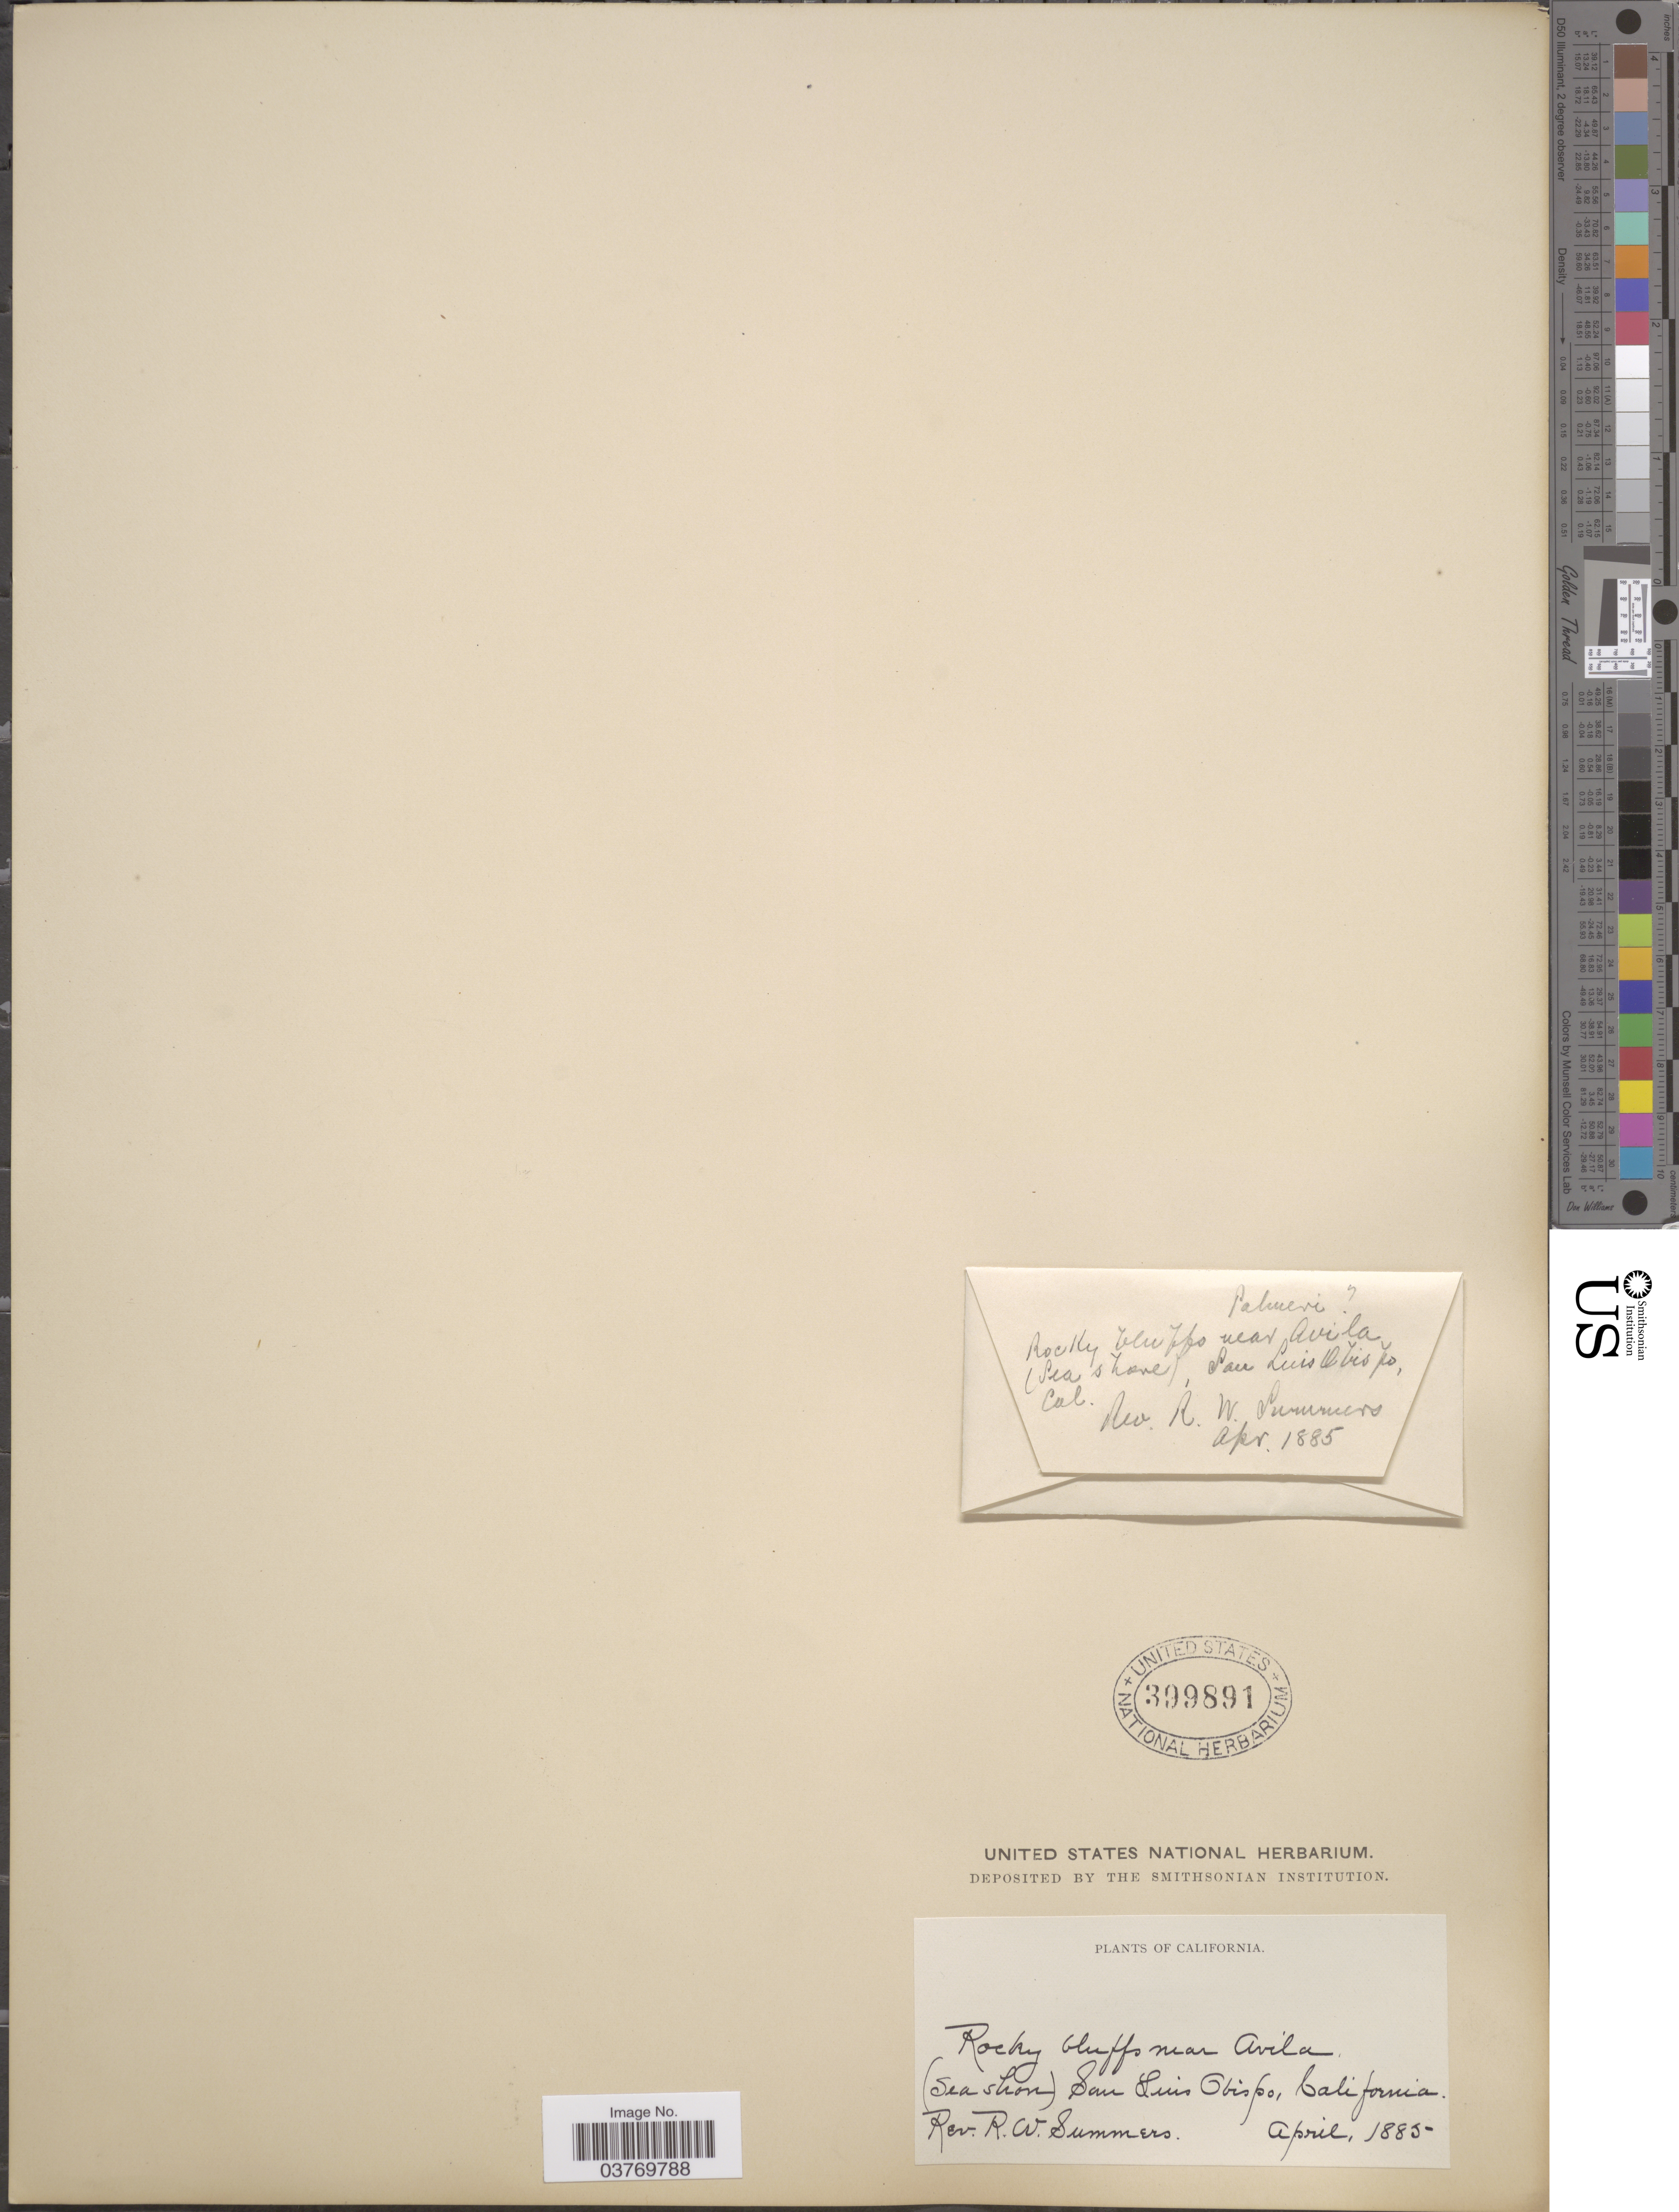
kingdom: Plantae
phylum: Tracheophyta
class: Magnoliopsida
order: Saxifragales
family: Crassulaceae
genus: Dudleya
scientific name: Dudleya palmeri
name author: (S. Watson) Britton & Rose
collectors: R. Summers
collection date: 1885-04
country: United States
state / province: California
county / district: San Luis Obispo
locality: Rocky bluffs near Avila (Sea shore) San Luis Obispo.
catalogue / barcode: US 399891